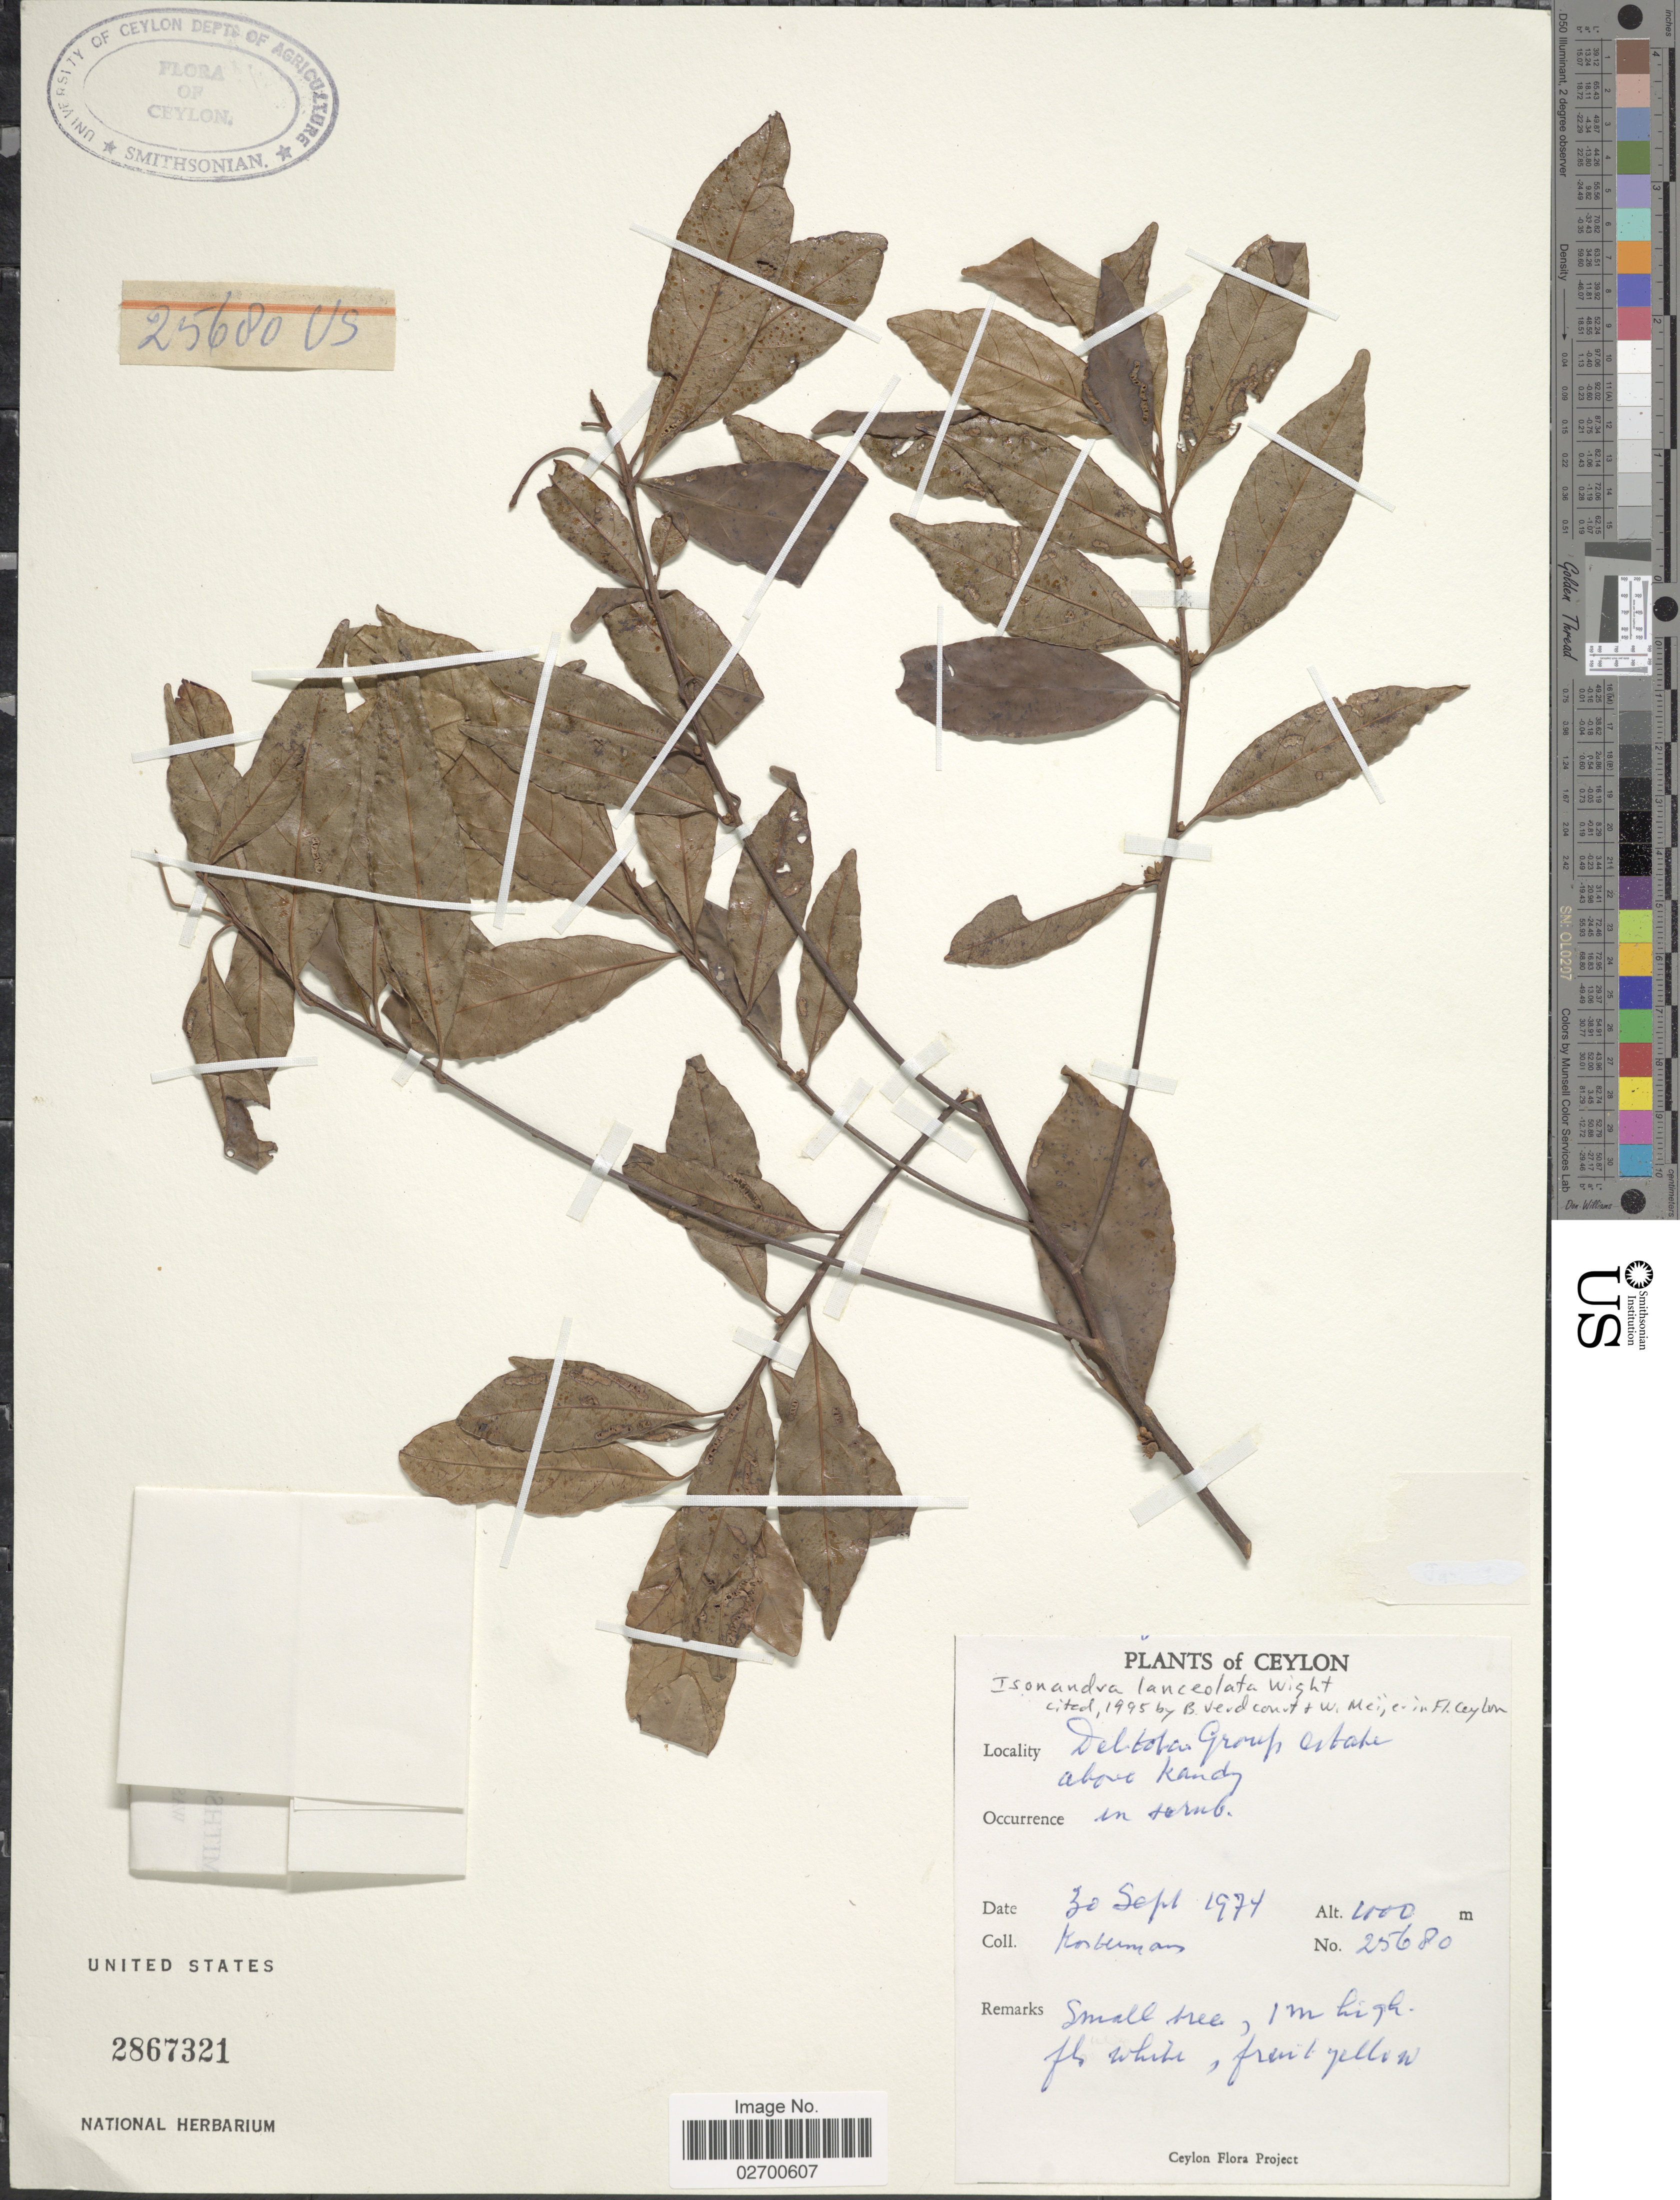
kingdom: Plantae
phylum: Tracheophyta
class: Magnoliopsida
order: Ericales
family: Sapotaceae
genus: Isonandra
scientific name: Isonandra lanceolata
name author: Wight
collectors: Kostermans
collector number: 25680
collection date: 1974-09-30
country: Sri Lanka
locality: Ceylon, Deltotas Group utake [interpreted] above Kandy.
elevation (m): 1000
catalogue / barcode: US 2867321